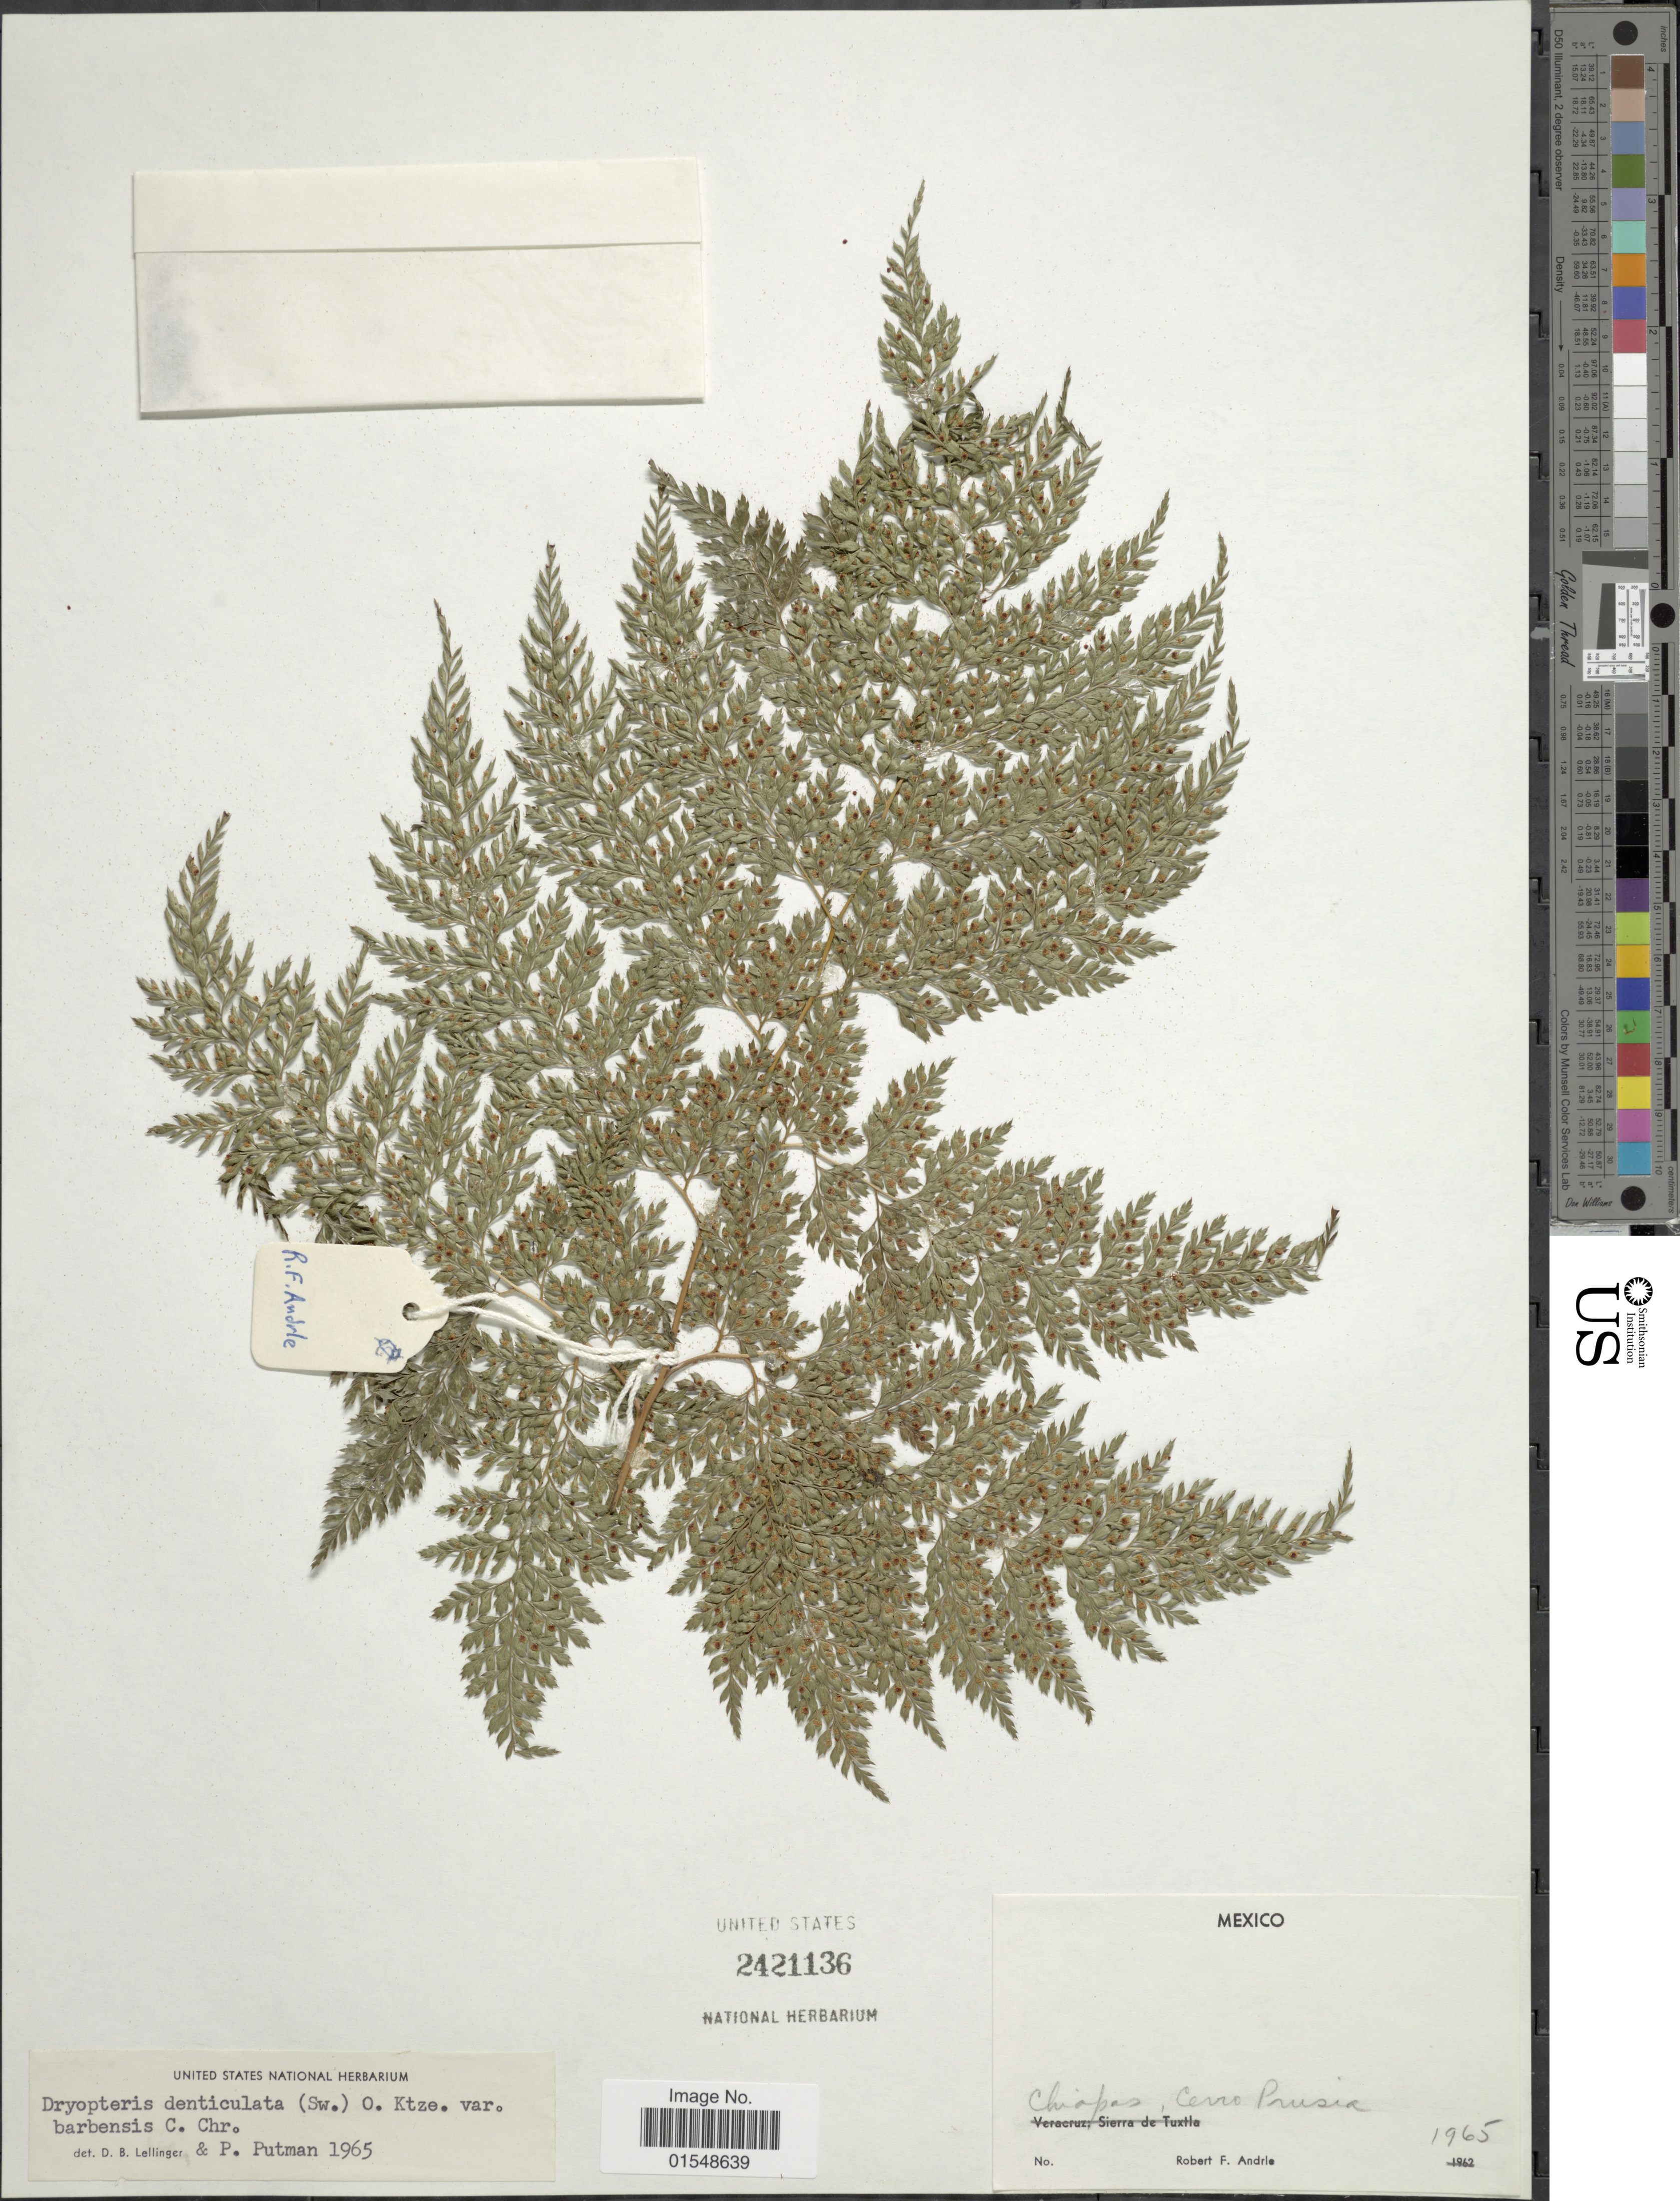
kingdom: Plantae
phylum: Tracheophyta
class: Polypodiopsida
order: Polypodiales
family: Dryopteridaceae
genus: Arachniodes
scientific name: Arachniodes denticulata var. barbensis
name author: (C. Chr.) Lellinger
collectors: R. Andrie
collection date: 1965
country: Mexico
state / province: Chiapas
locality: Cerro Prusia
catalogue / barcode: US 2421136